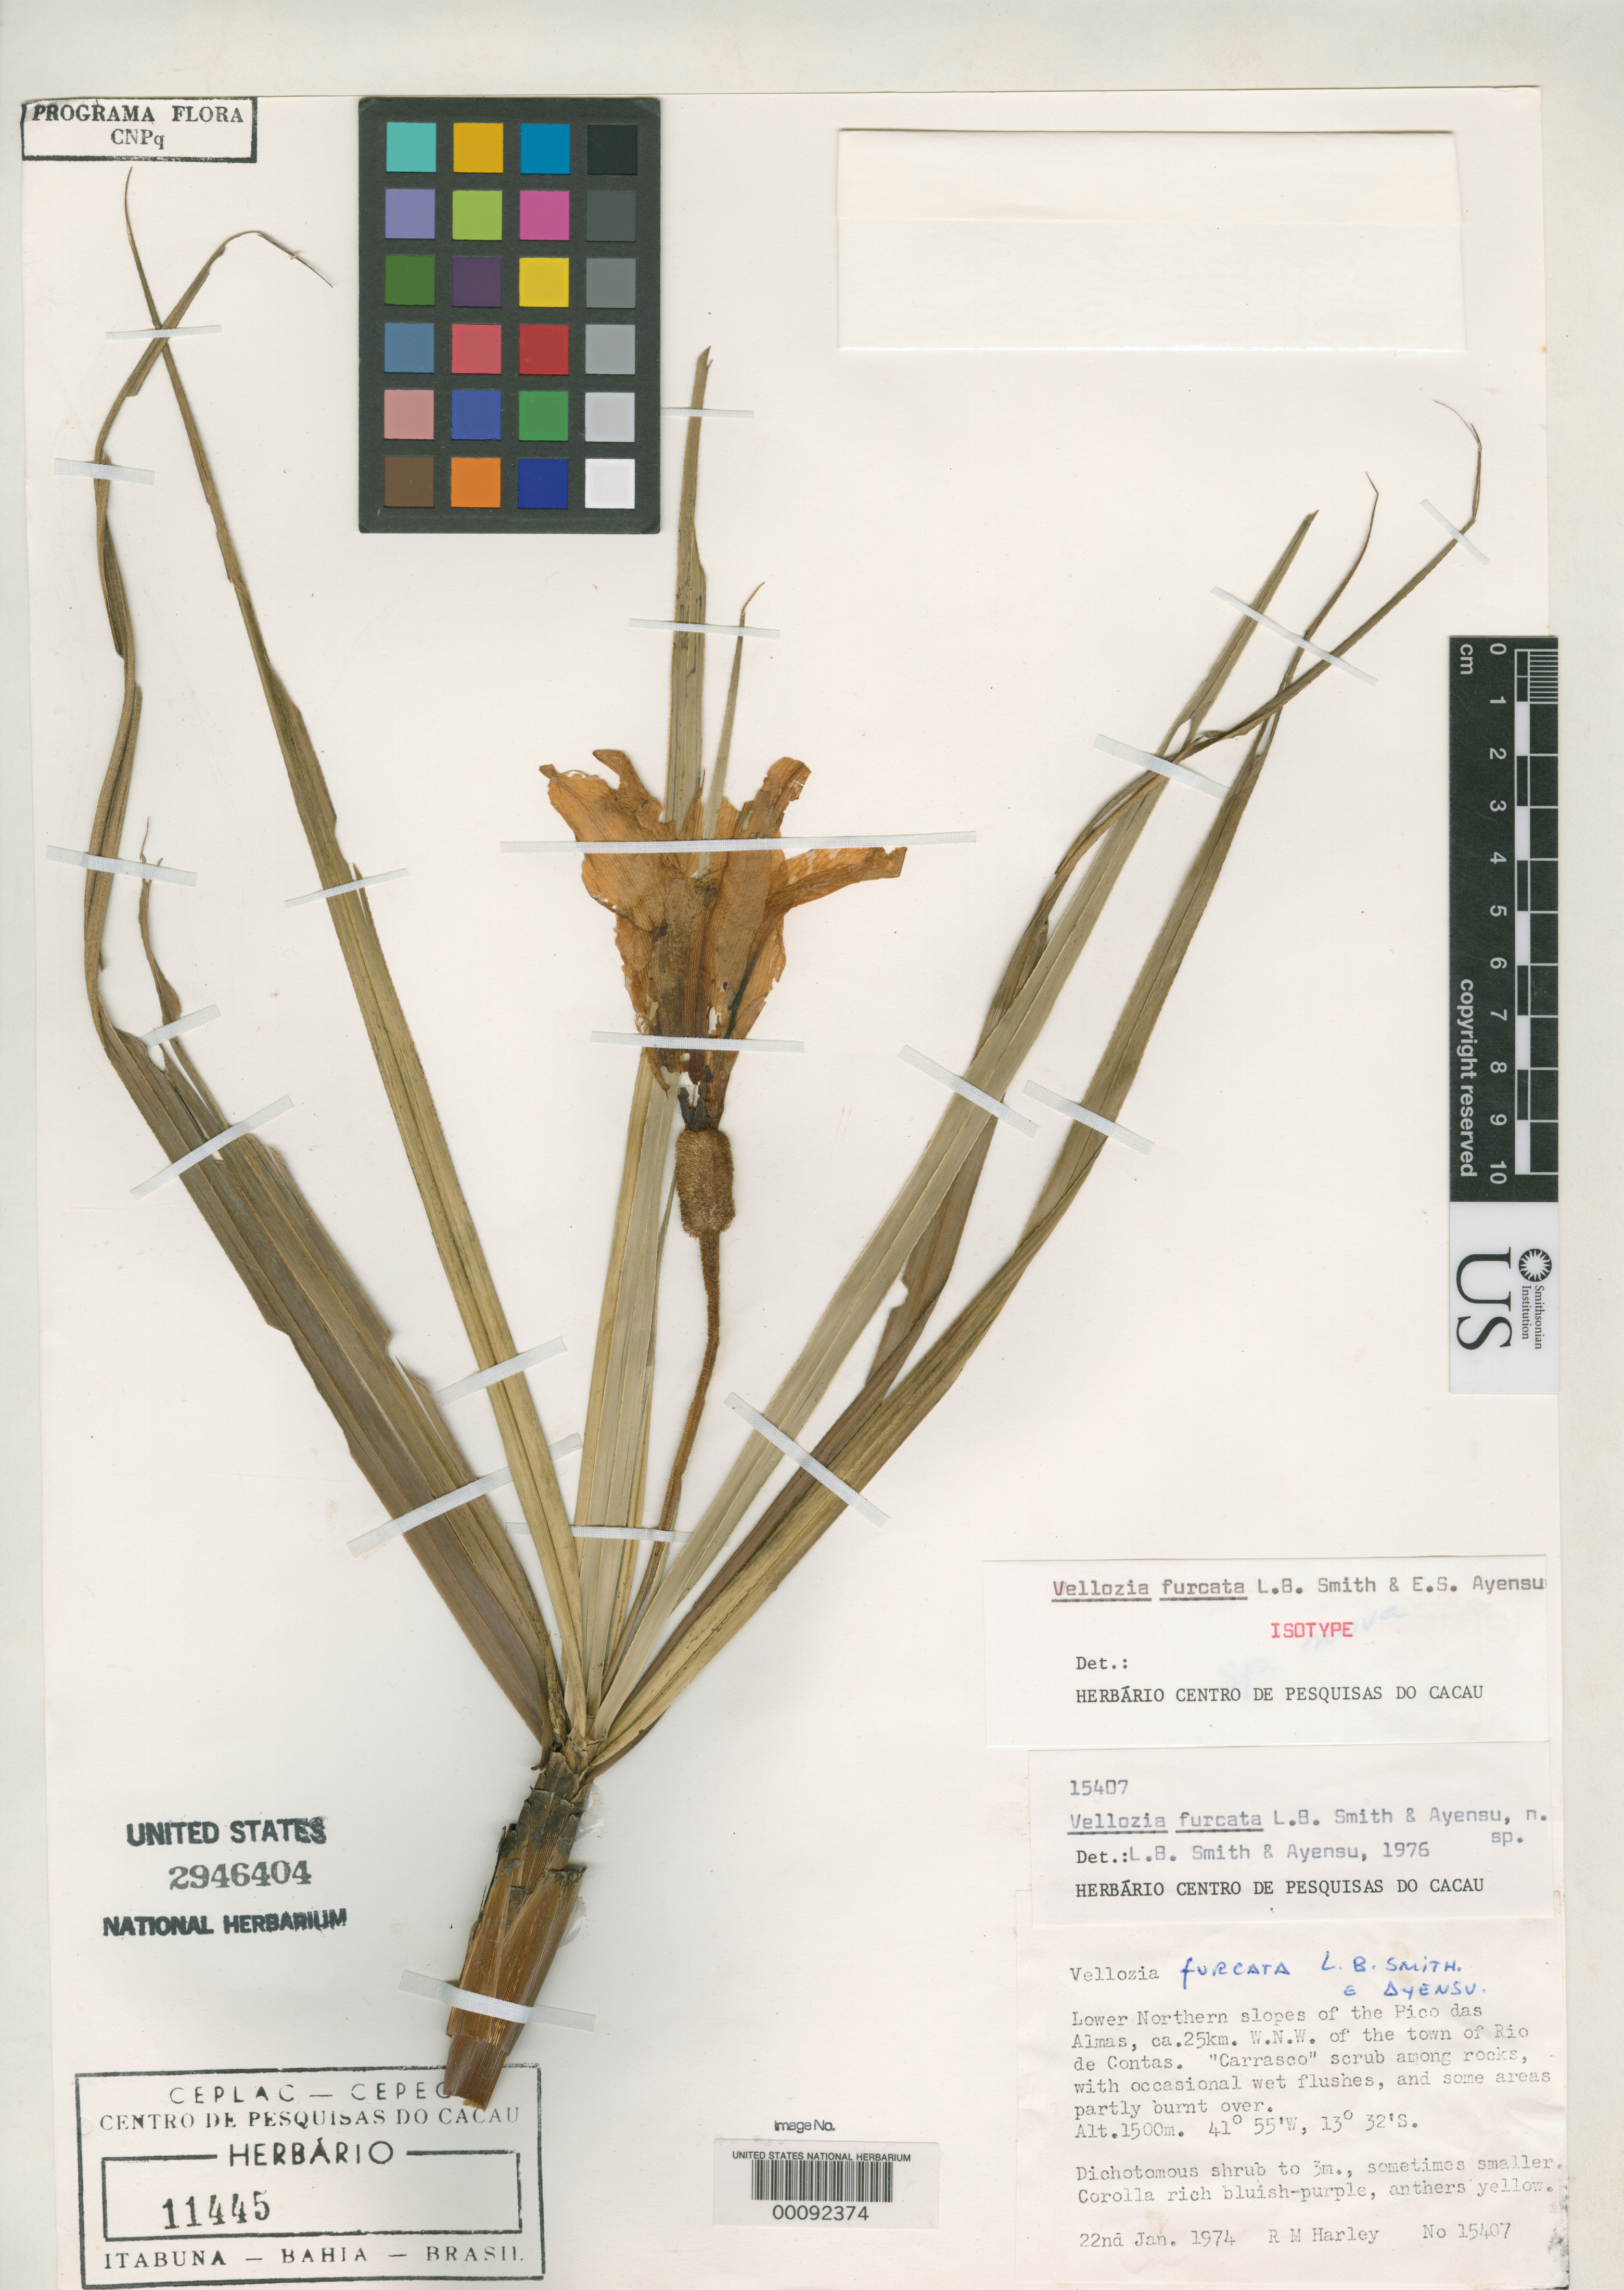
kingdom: Plantae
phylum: Tracheophyta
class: Liliopsida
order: Pandanales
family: Velloziaceae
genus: Vellozia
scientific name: Vellozia furcata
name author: L.B. Sm. & Ayensu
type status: Isotype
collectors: R. M. Harley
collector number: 15407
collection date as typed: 22 Jan 1974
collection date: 1974-01-22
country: Brazil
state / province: Bahia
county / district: Rio de Contas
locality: Northern slopes of Pico das Almas.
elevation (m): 1500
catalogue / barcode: US 2946404